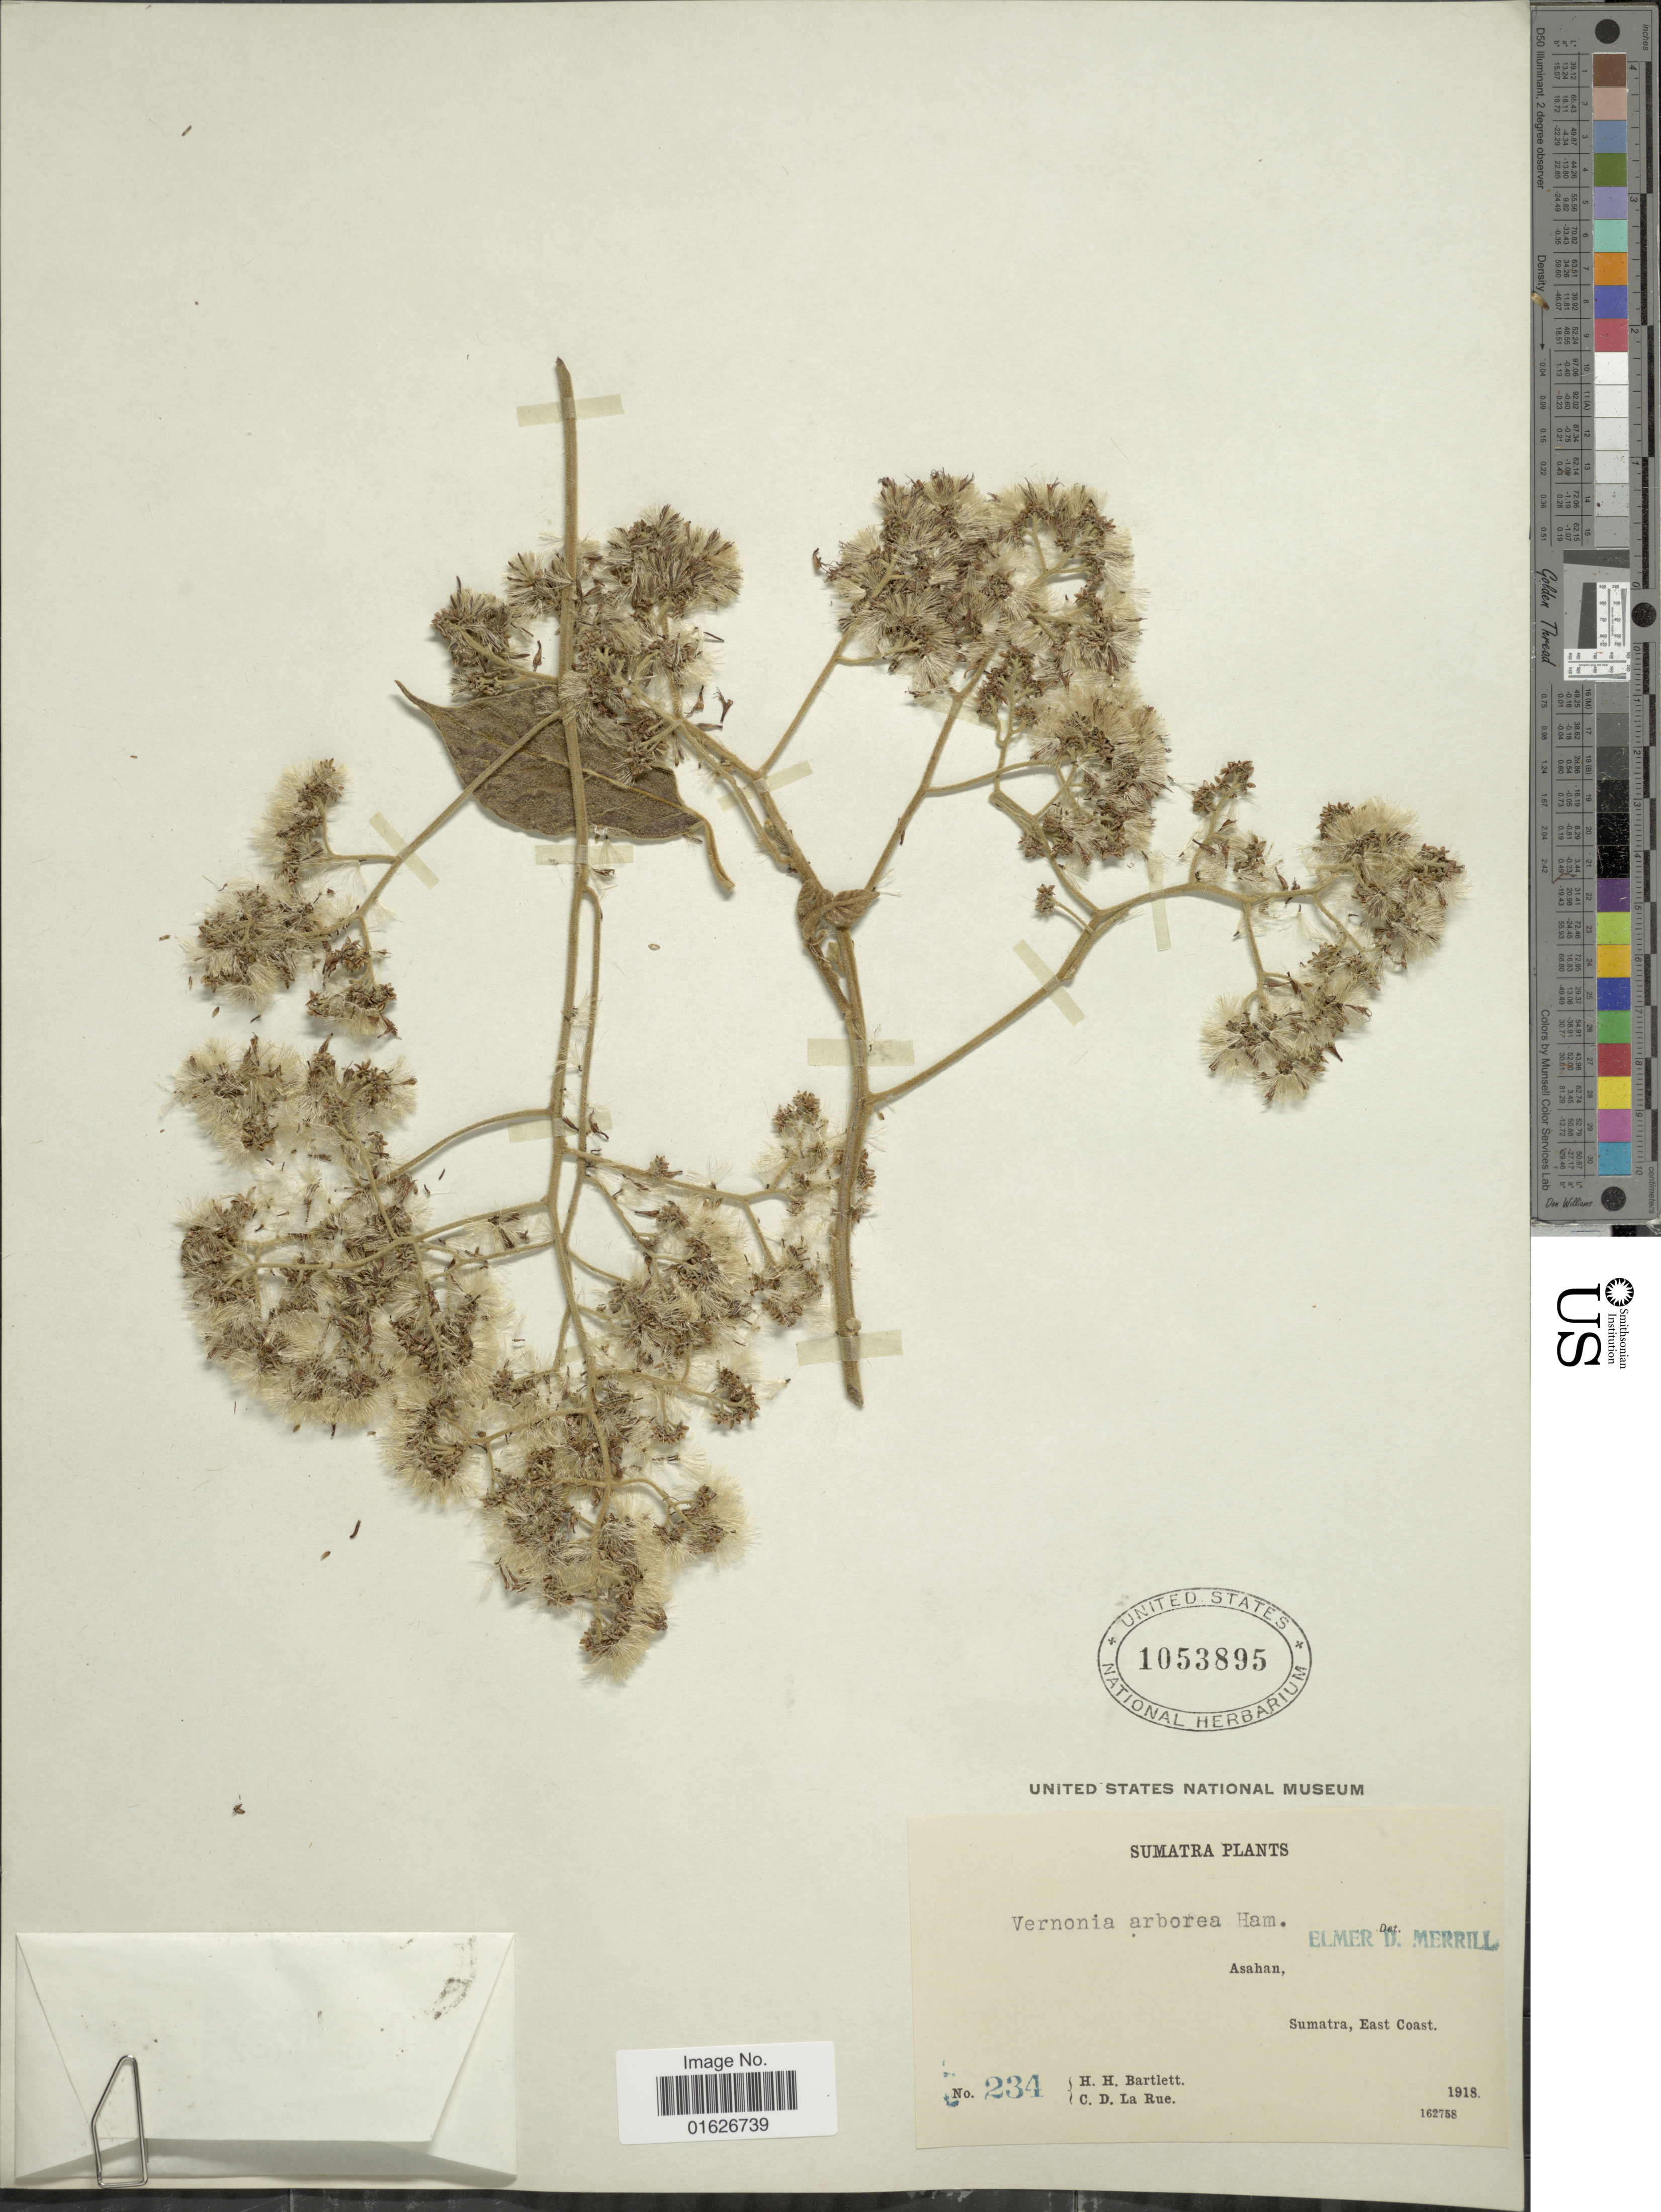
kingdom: Plantae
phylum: Tracheophyta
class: Magnoliopsida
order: Asterales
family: Asteraceae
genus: Strobocalyx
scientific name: Strobocalyx arborea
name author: (Buch.-Ham.) Sch. Bip.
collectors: H. H. Bartlett & C. La Rue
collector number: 234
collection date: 1918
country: Indonesia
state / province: Sumatra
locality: Asahan, Sumatra, East Coast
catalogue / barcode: US 1053895